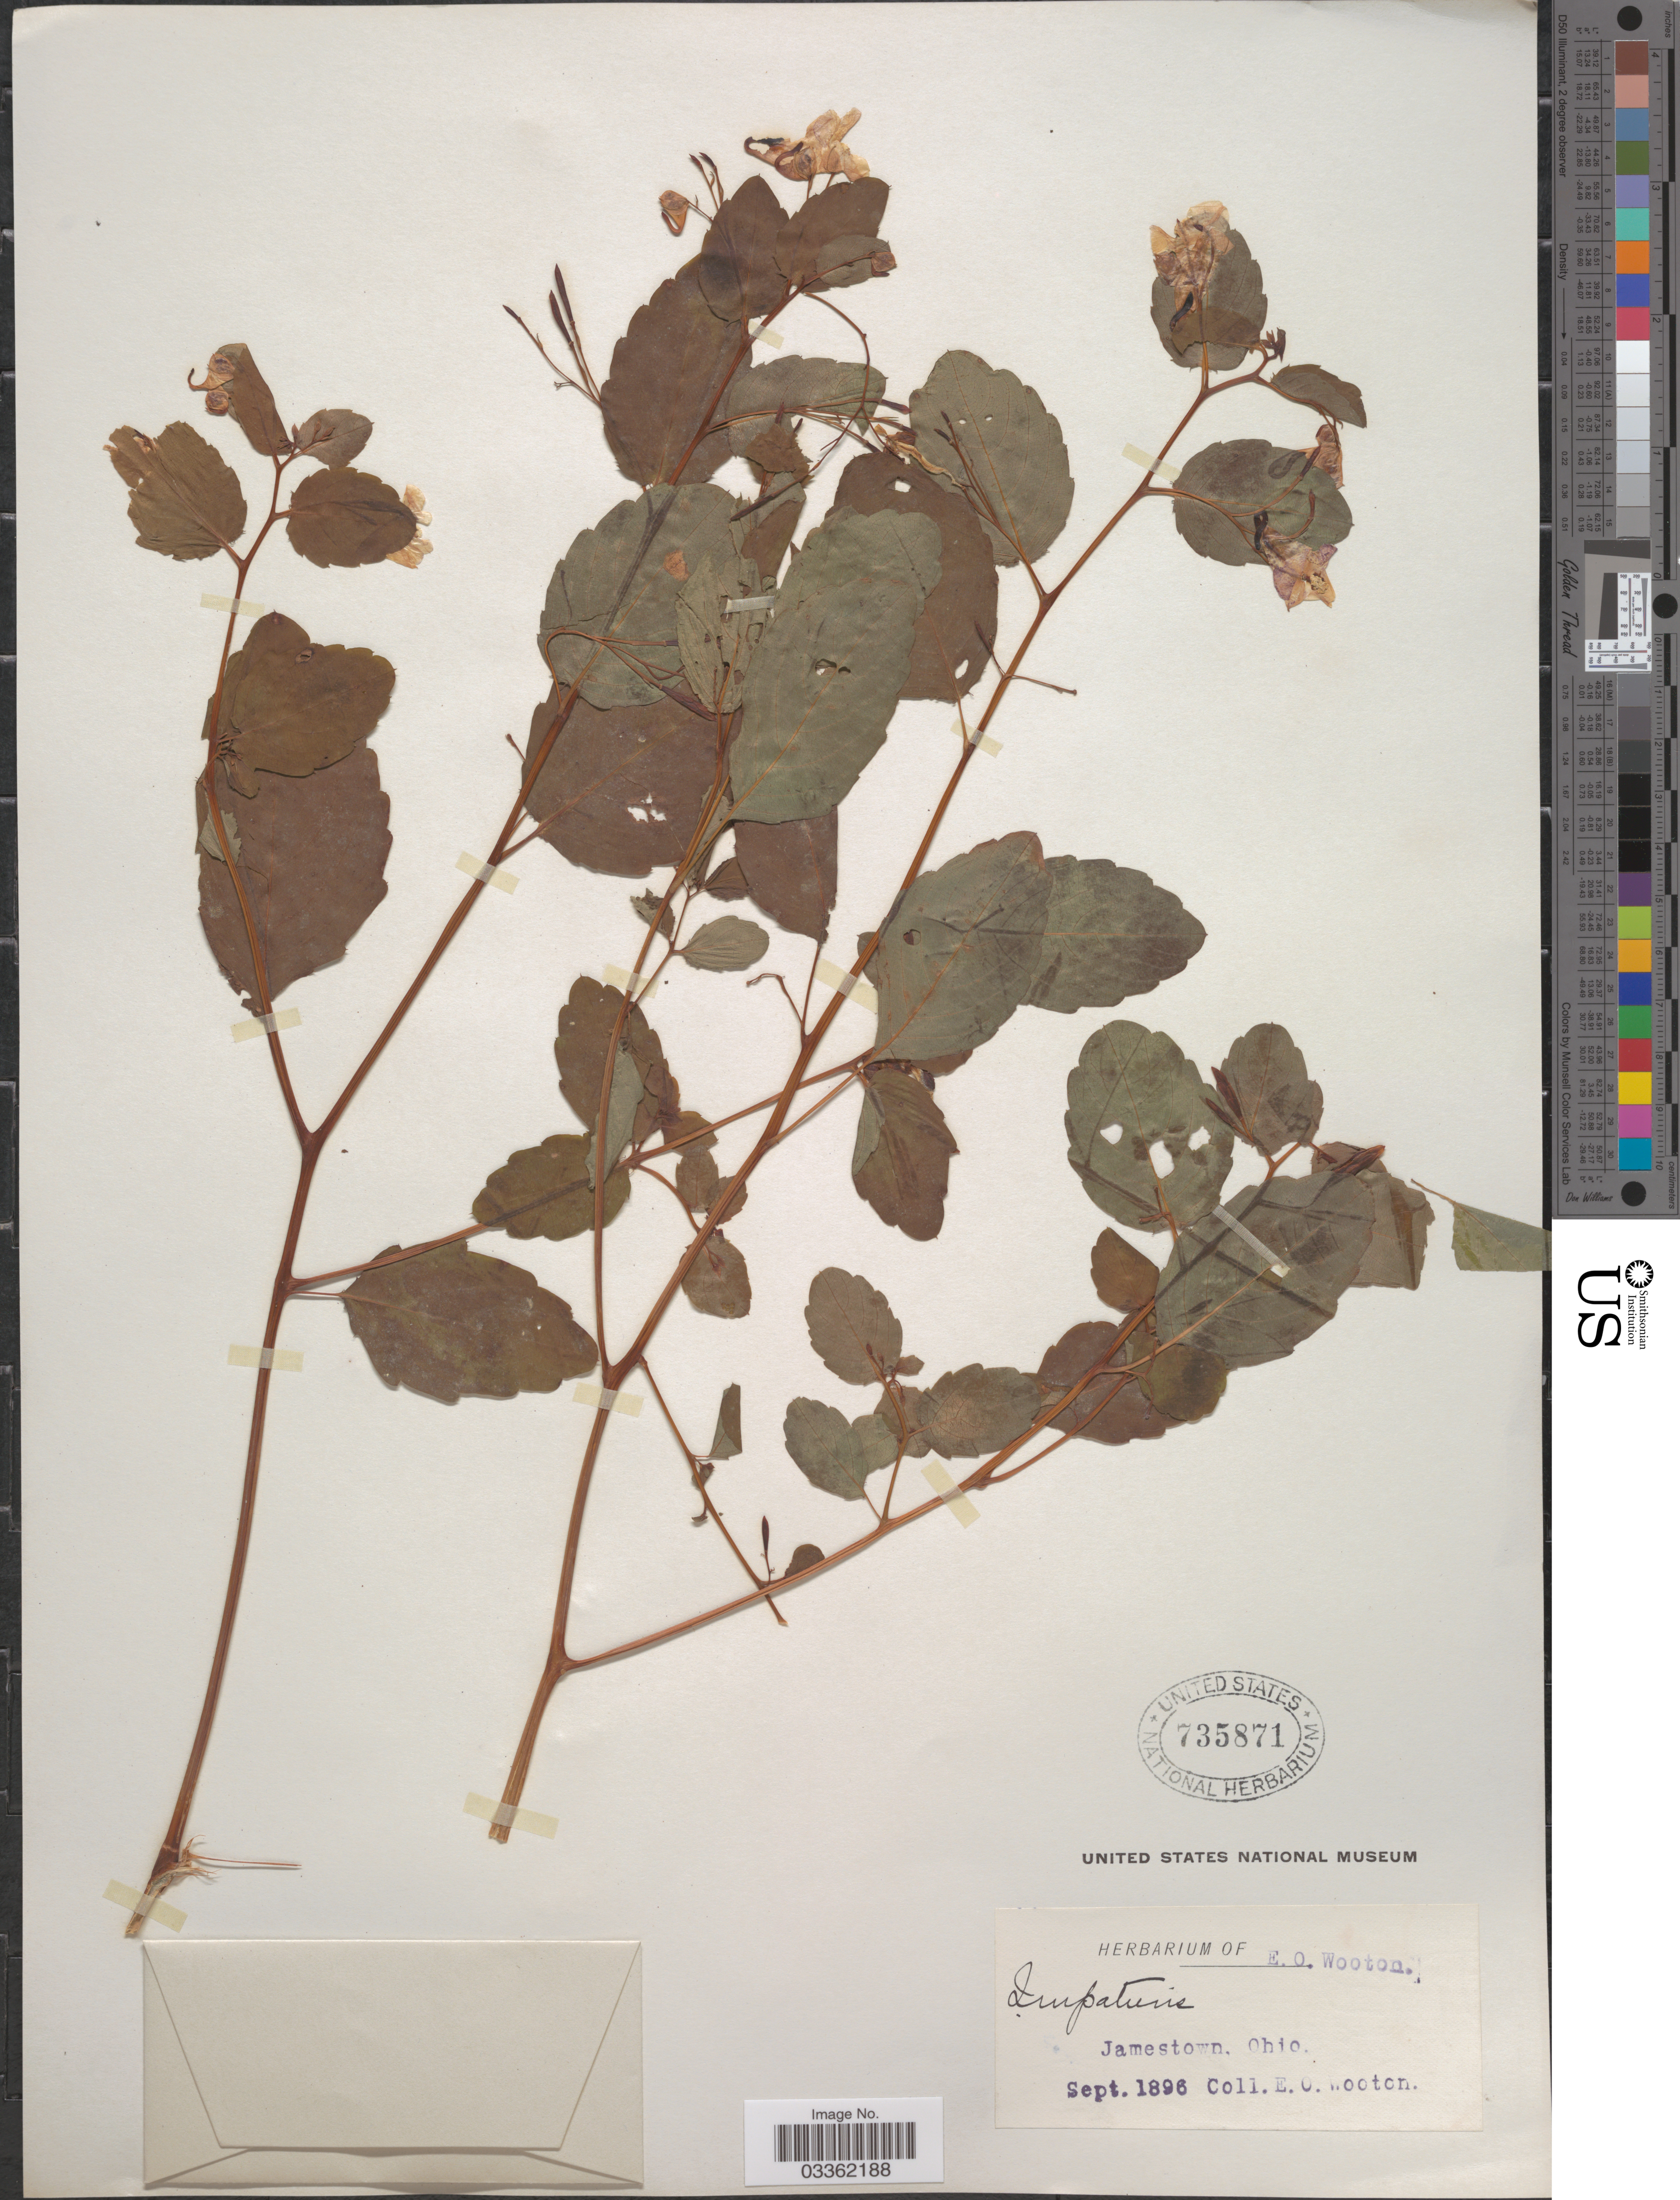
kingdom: Plantae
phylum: Tracheophyta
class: Magnoliopsida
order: Ericales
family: Balsaminaceae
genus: Impatiens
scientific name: Impatiens capensis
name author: Meerb.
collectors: E. O. Wooton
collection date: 1896-09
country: United States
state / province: Ohio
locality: Jamestown.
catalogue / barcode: US 735871